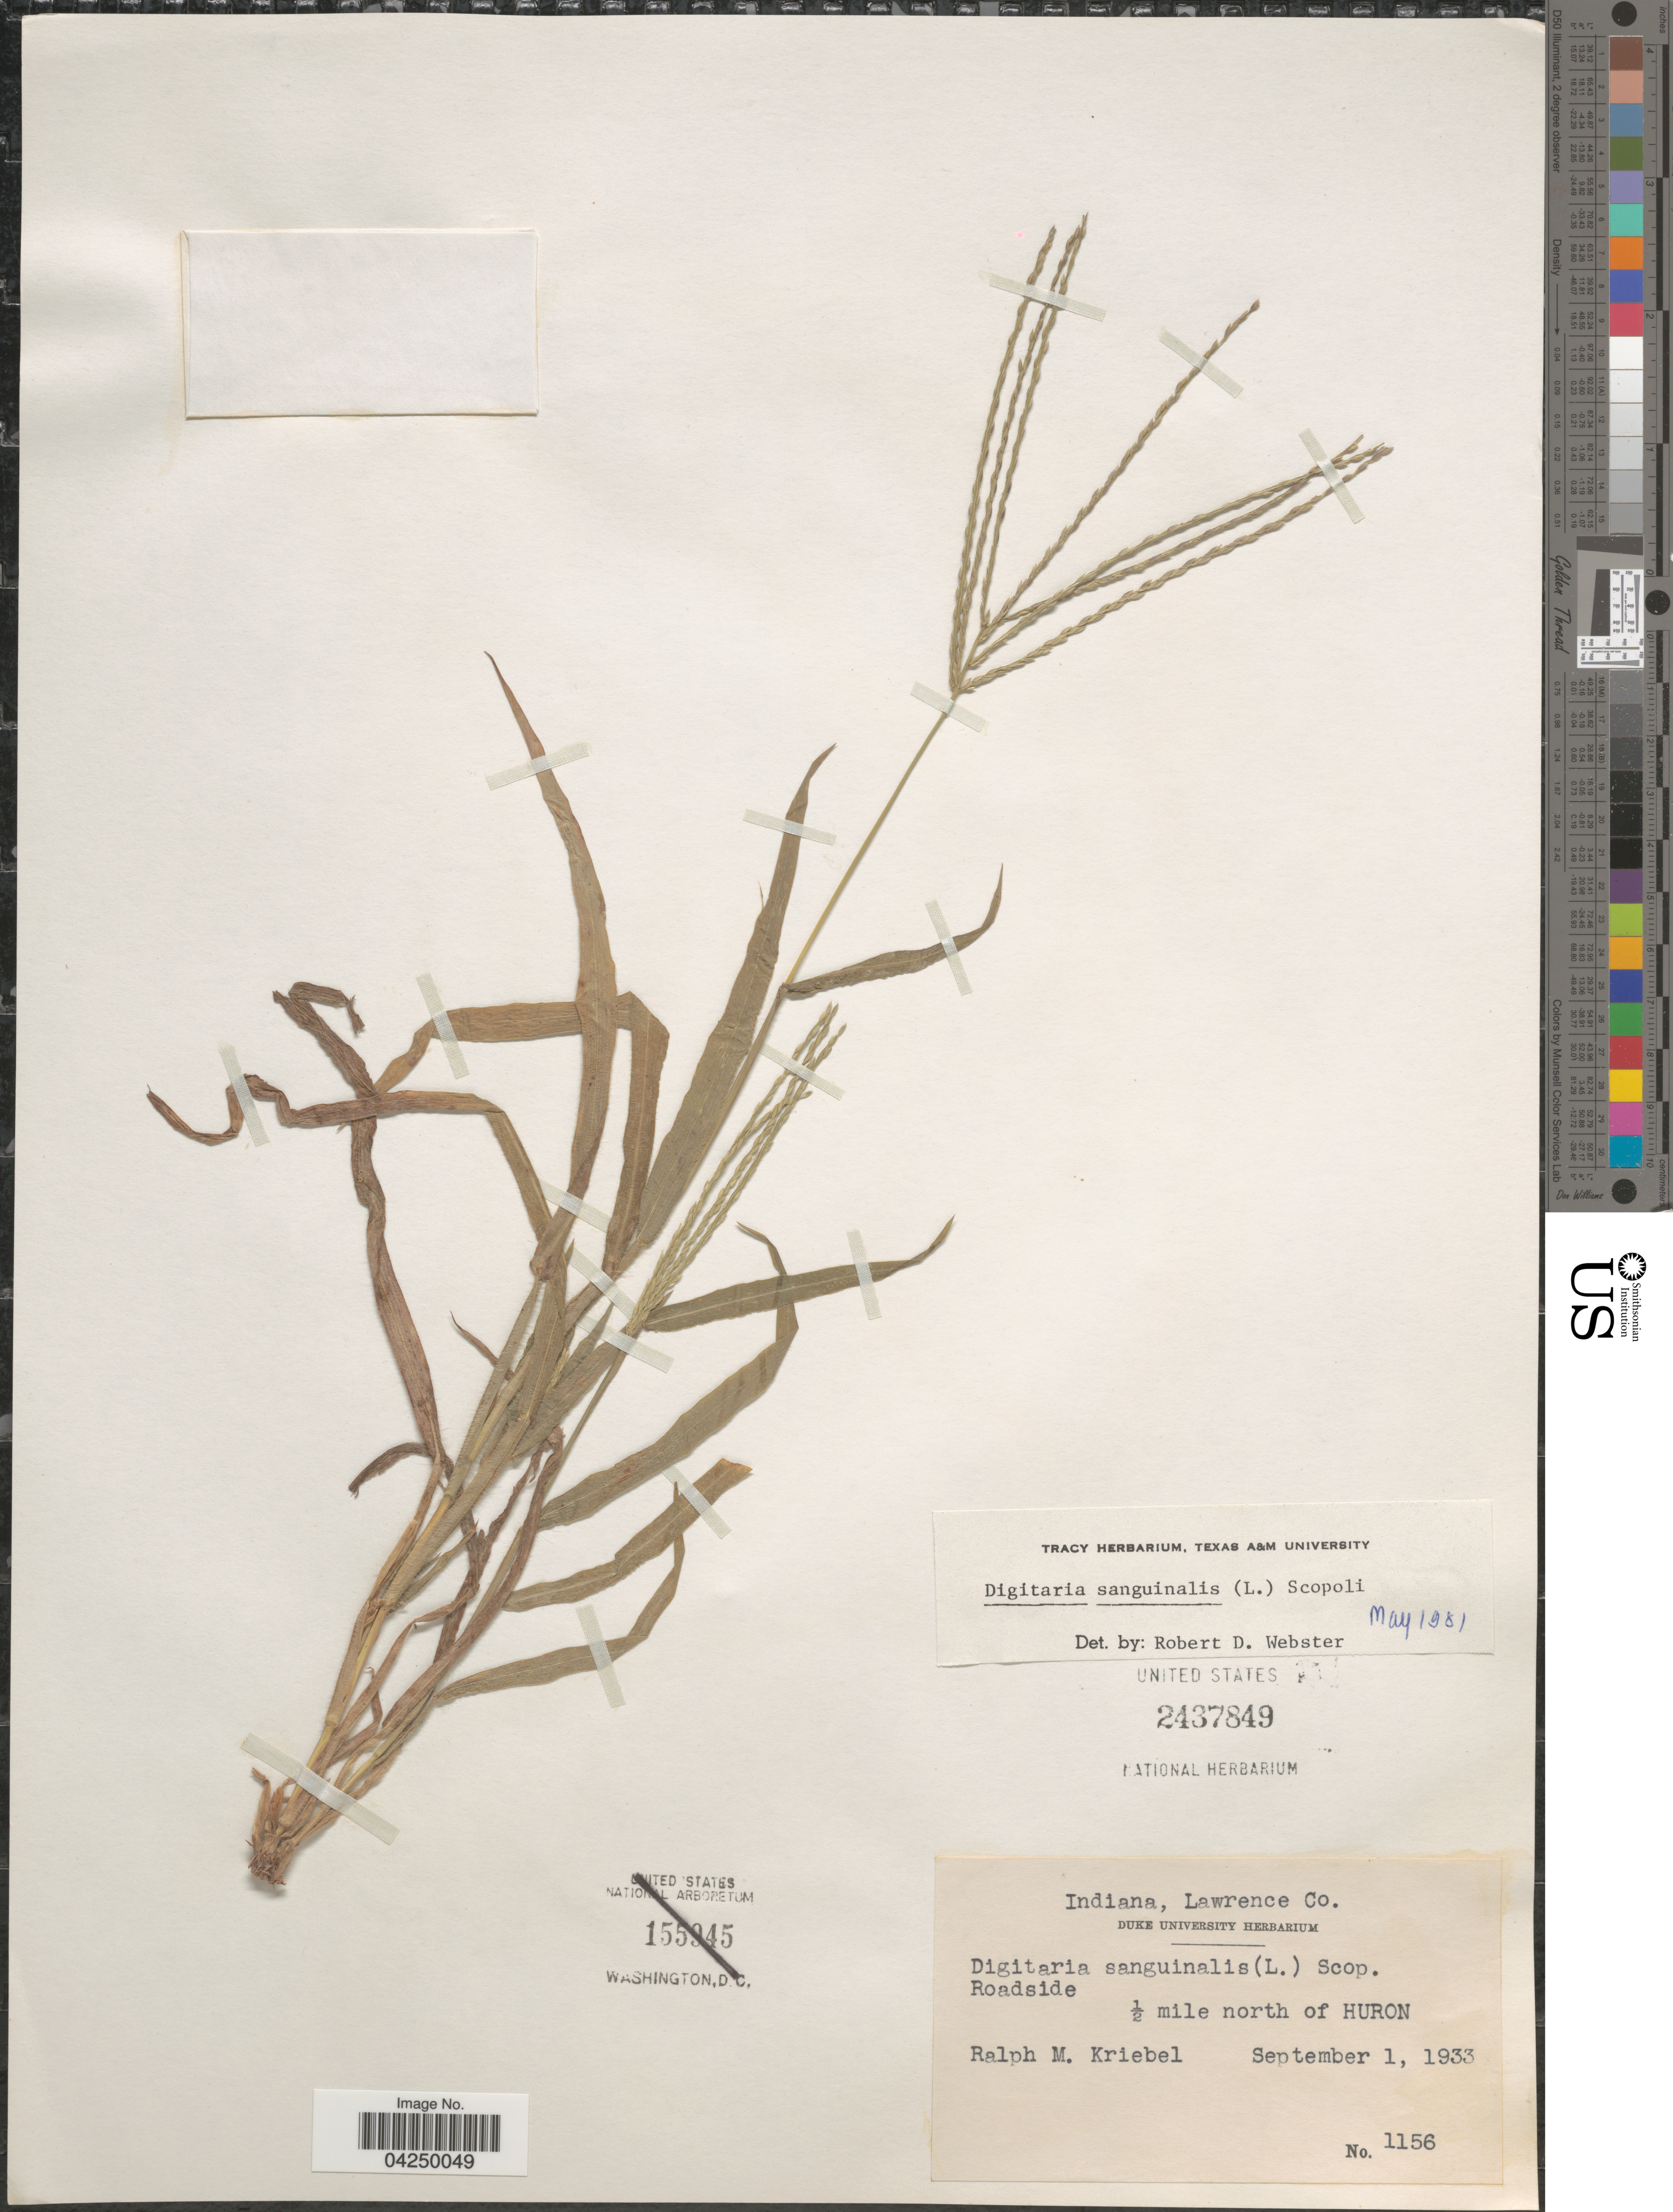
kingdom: Plantae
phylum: Tracheophyta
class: Liliopsida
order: Poales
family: Poaceae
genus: Digitaria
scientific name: Digitaria sanguinalis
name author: (L.) Scop.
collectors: R. M. Kriebel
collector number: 1156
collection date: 1933-09-01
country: United States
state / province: Indiana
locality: Lawrence Co. ½ mile north of Huron.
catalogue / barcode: US 2437849